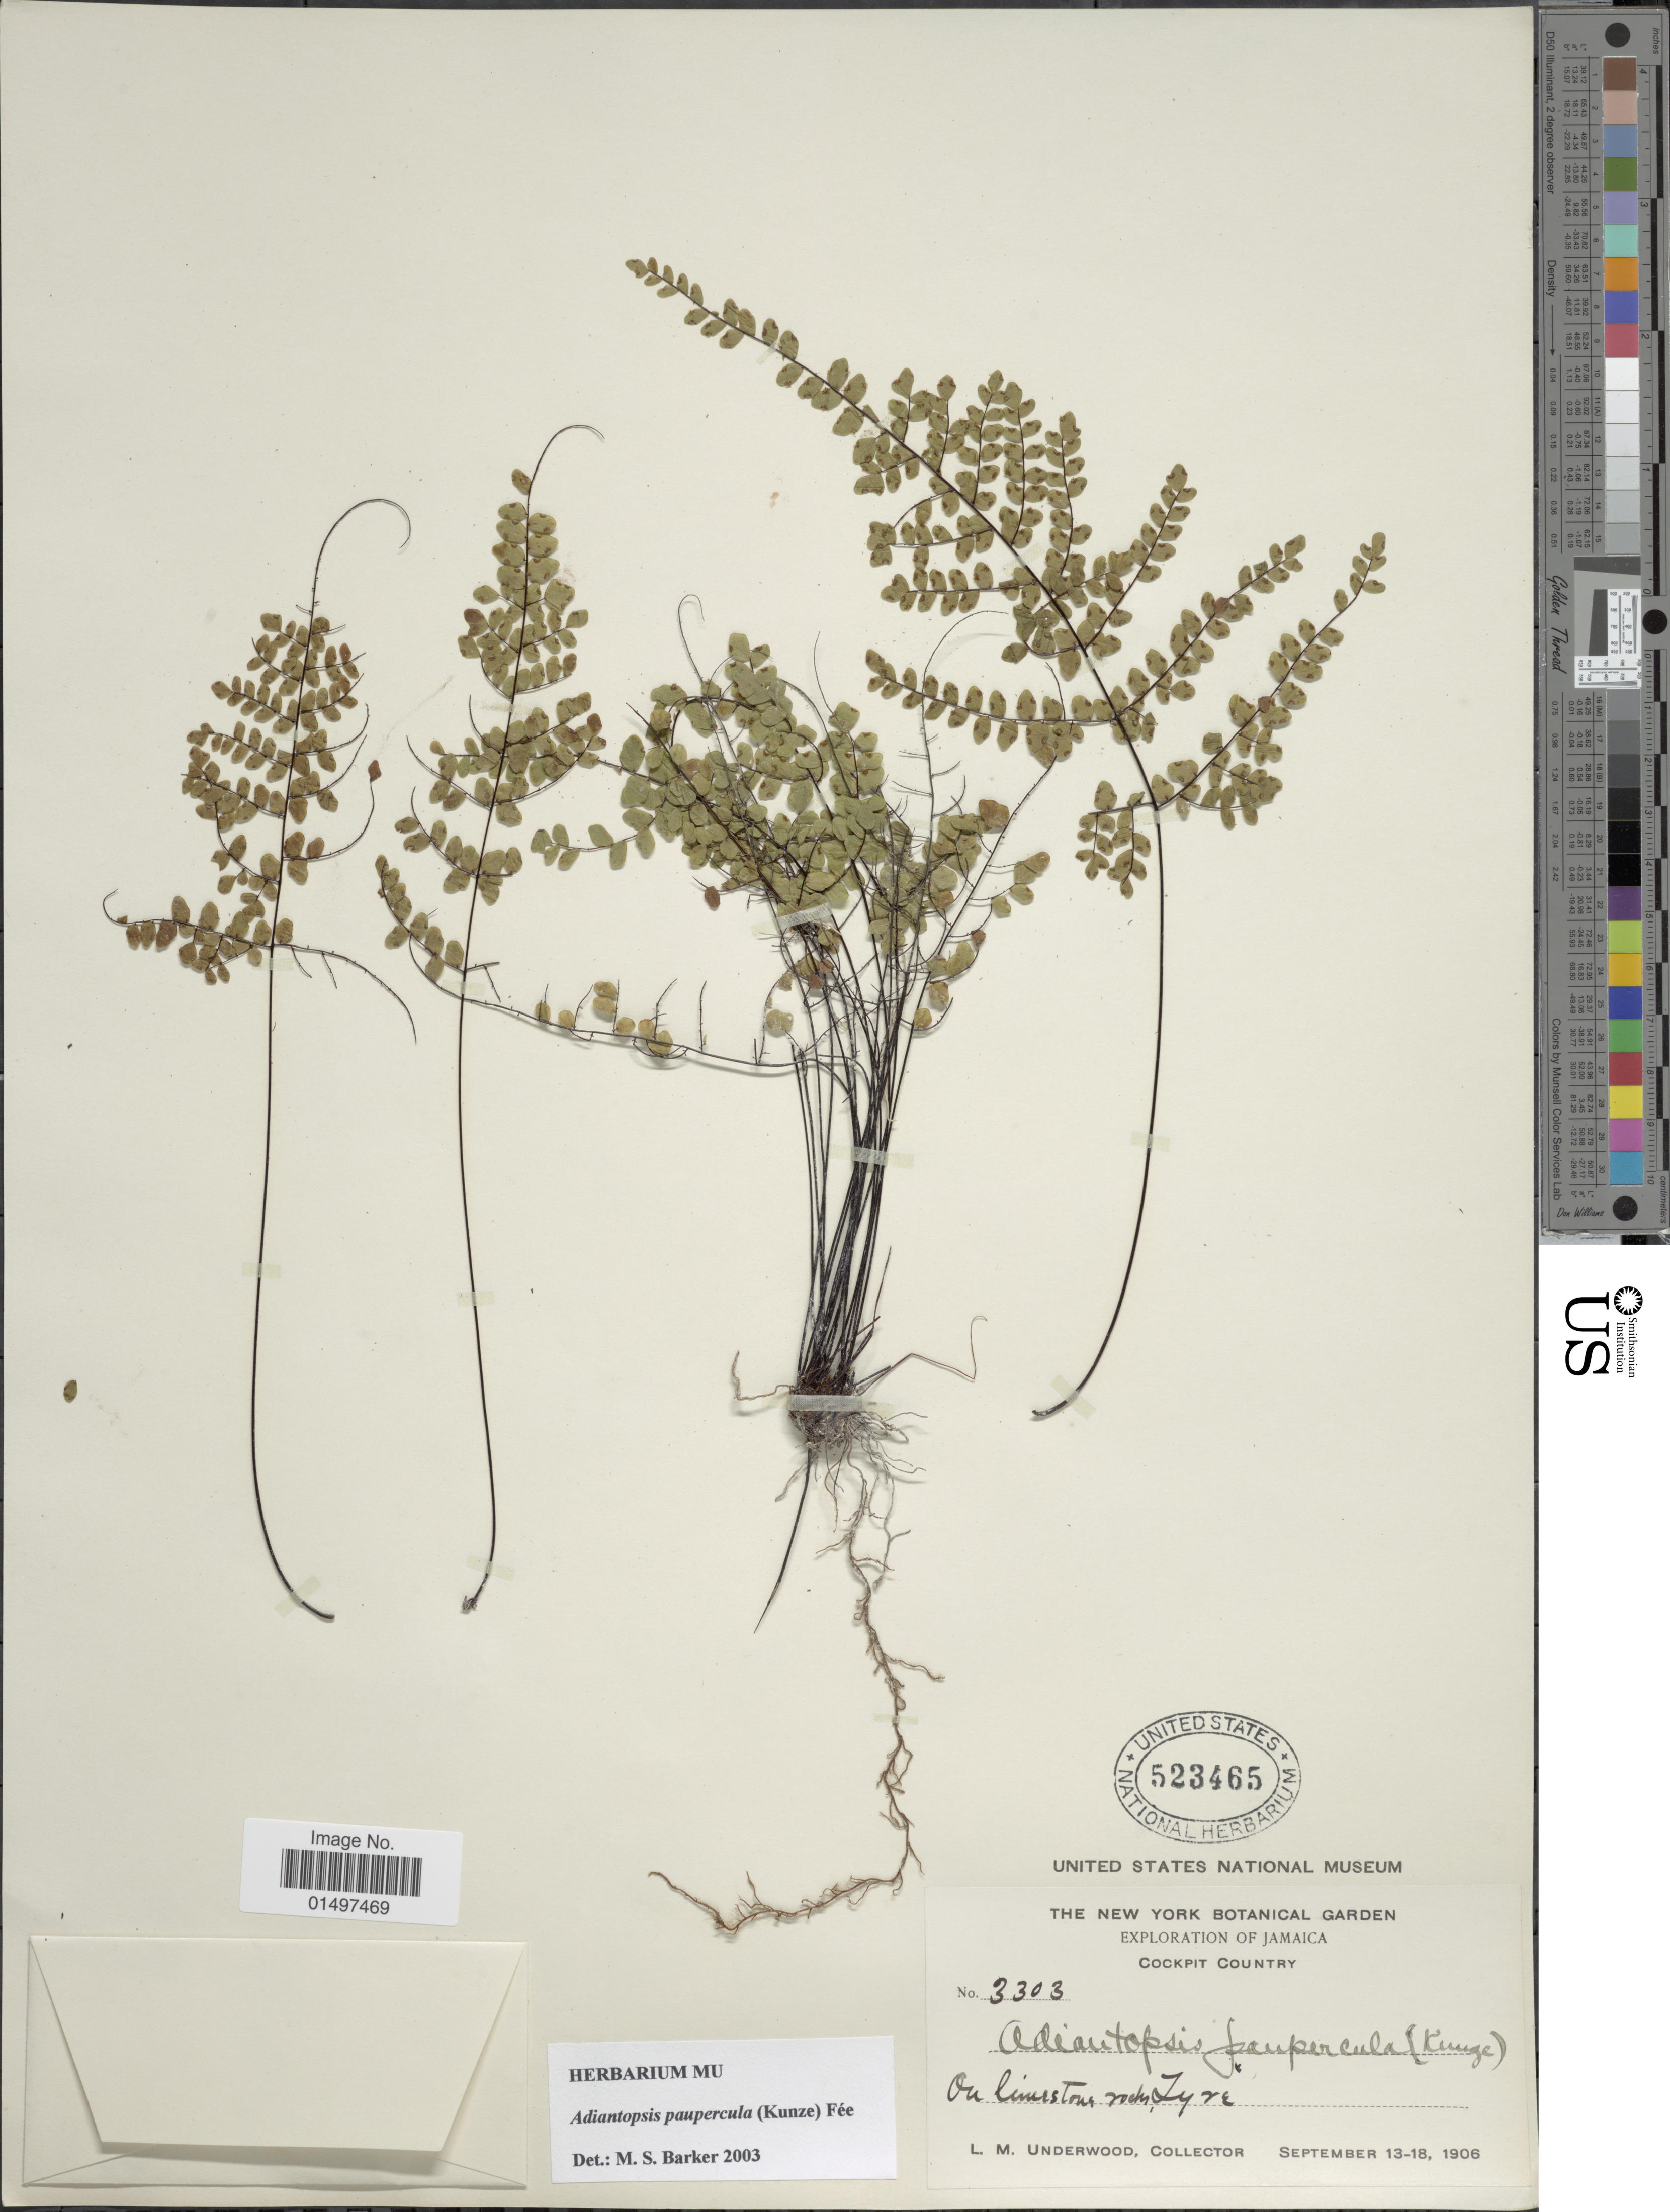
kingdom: Plantae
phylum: Tracheophyta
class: Polypodiopsida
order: Polypodiales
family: Pteridaceae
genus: Adiantopsis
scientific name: Adiantopsis paupercula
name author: (Kunze) Fée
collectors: L. M. Underwood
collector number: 3303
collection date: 1906-09-13/1906-09-18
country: Jamaica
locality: Cockpit Country. On limestone rocks, Tyre.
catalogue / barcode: US 523465